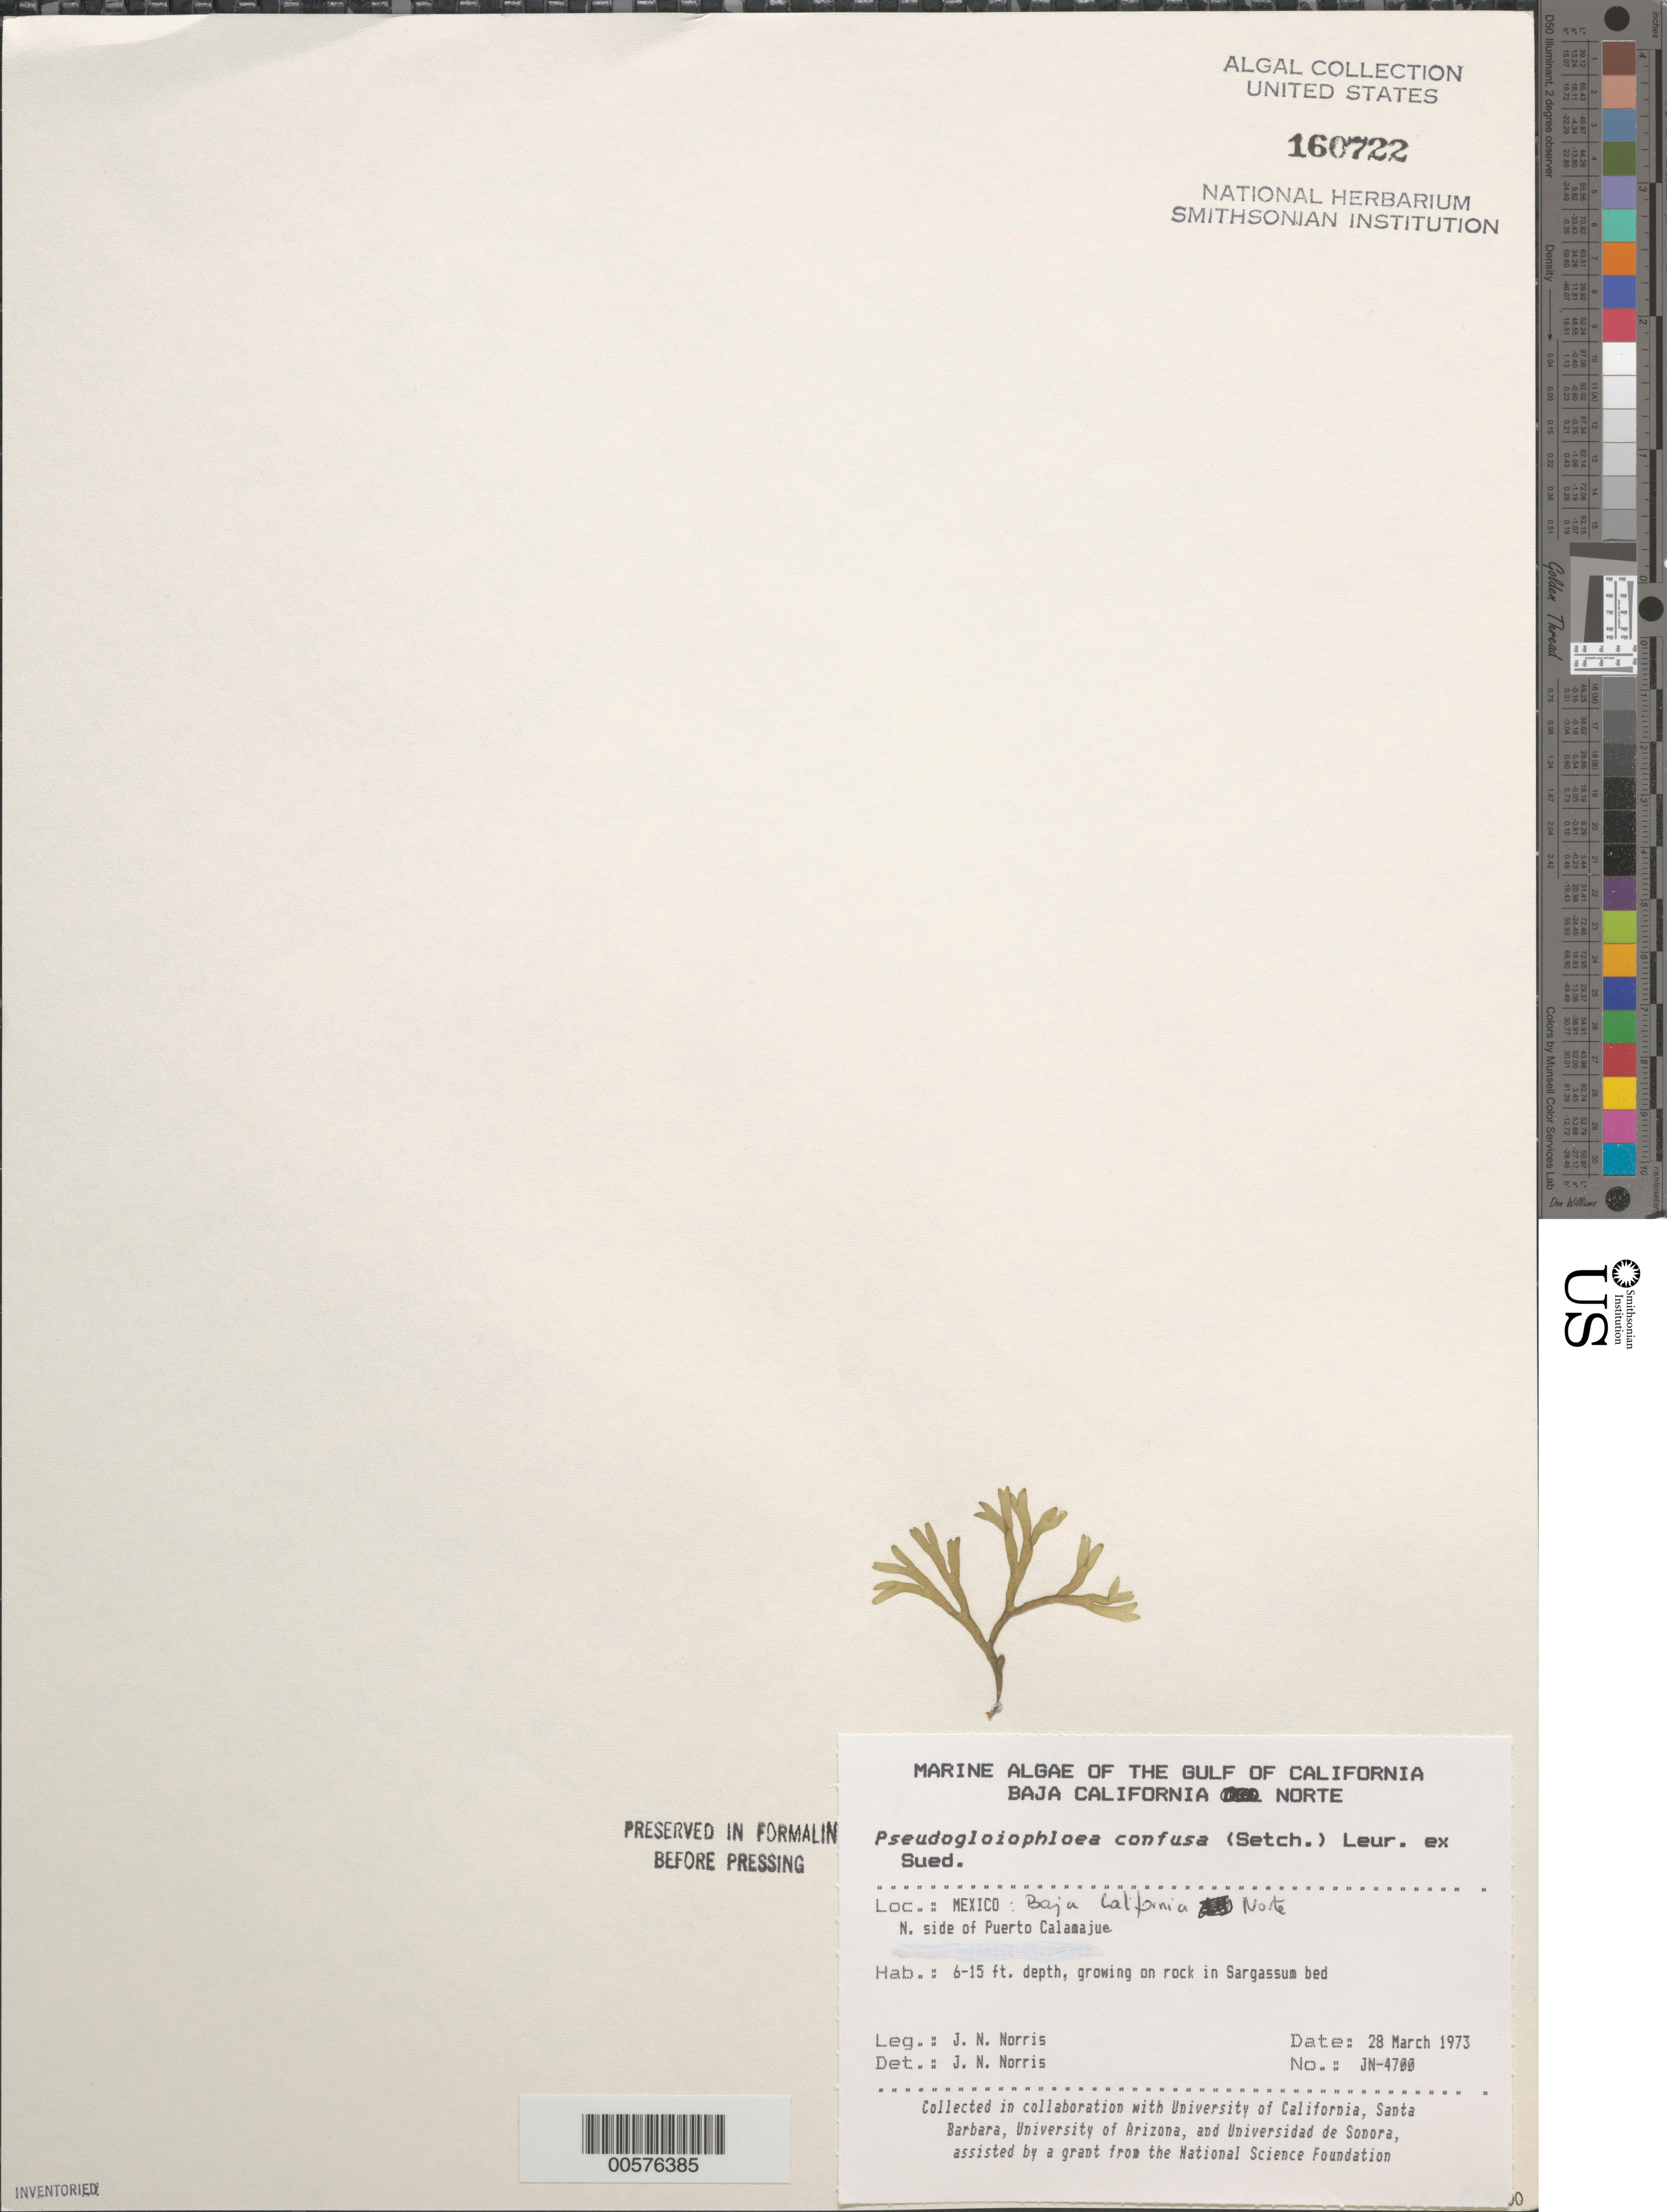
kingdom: Plantae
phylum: Rhodophyta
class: Florideophyceae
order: Nemaliales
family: Scinaiaceae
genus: Scinaia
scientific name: Scinaia confusa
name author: (Setch.) Huisman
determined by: Algae name updating Project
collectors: J. N. Norris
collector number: JN-4700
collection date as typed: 28 Mar 1973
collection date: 1973-03-28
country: Mexico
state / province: Baja California Norte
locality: Puerto Calamajue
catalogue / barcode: US 160722